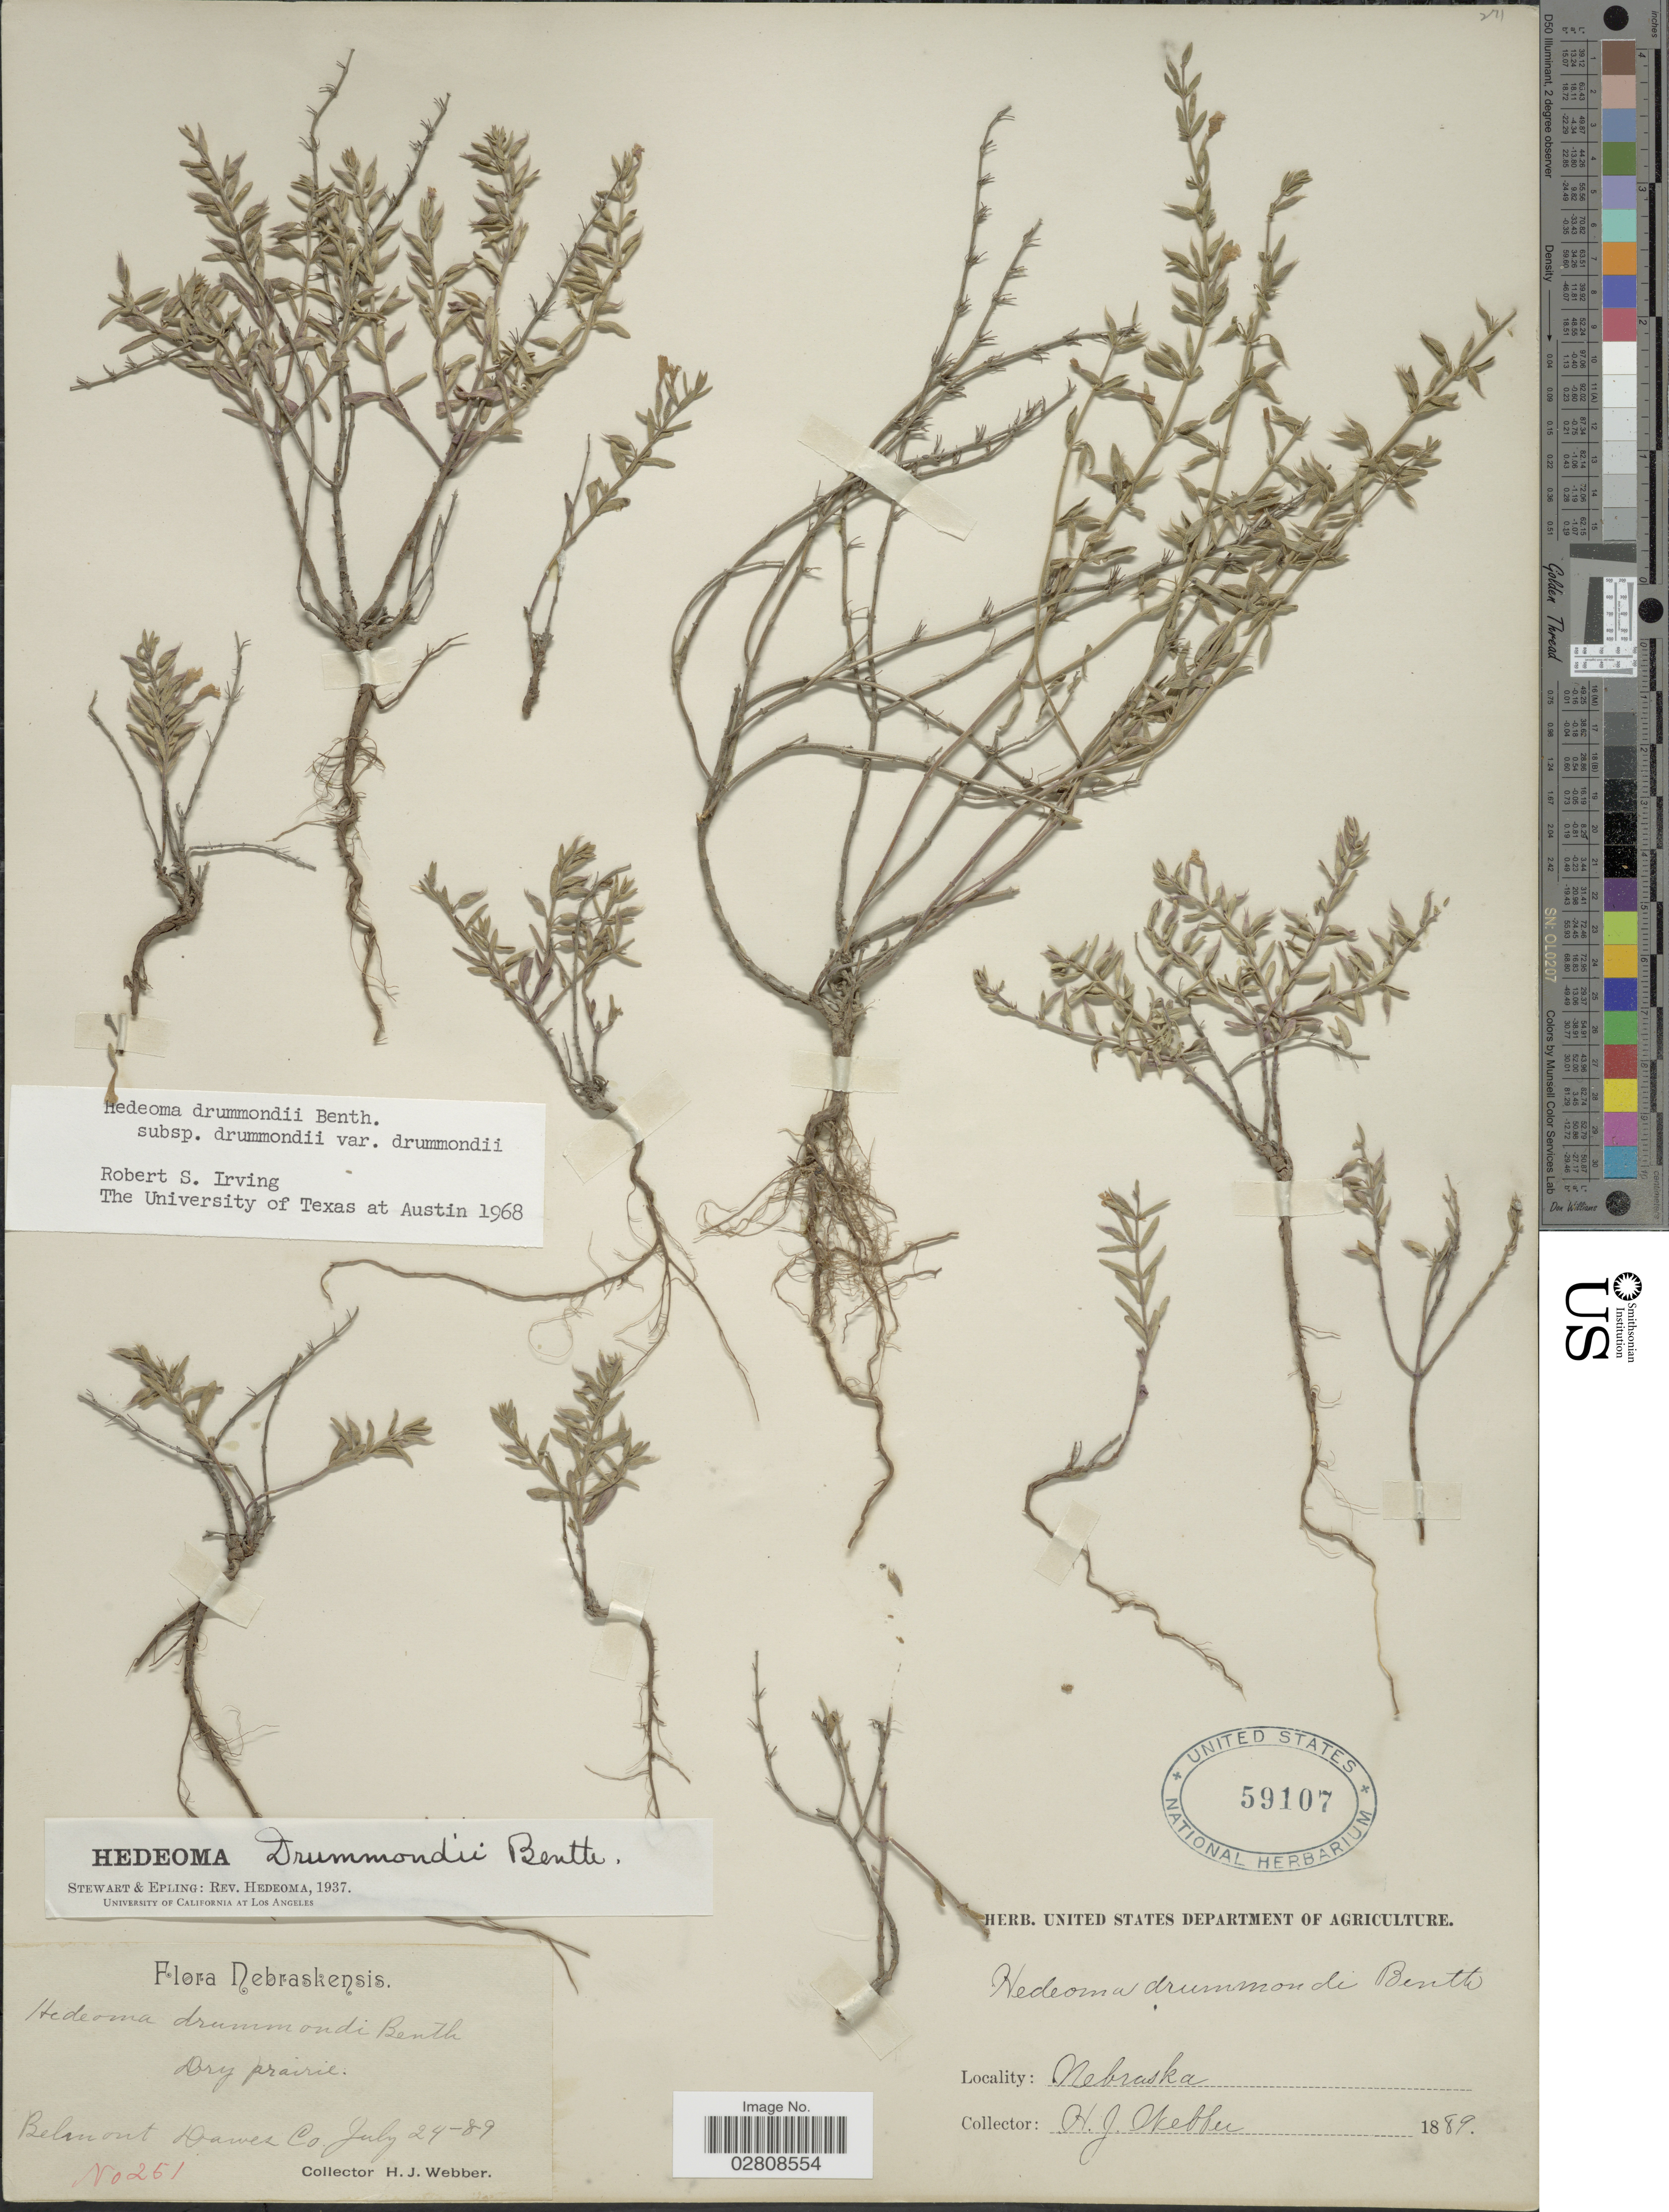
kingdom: Plantae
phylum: Tracheophyta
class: Magnoliopsida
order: Lamiales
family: Lamiaceae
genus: Hedeoma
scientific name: Hedeoma drummondii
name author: Benth.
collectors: H. Webber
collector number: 251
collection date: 1889-07-24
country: United States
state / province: Nebraska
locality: Belmont Dawes Co.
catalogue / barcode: US 59107